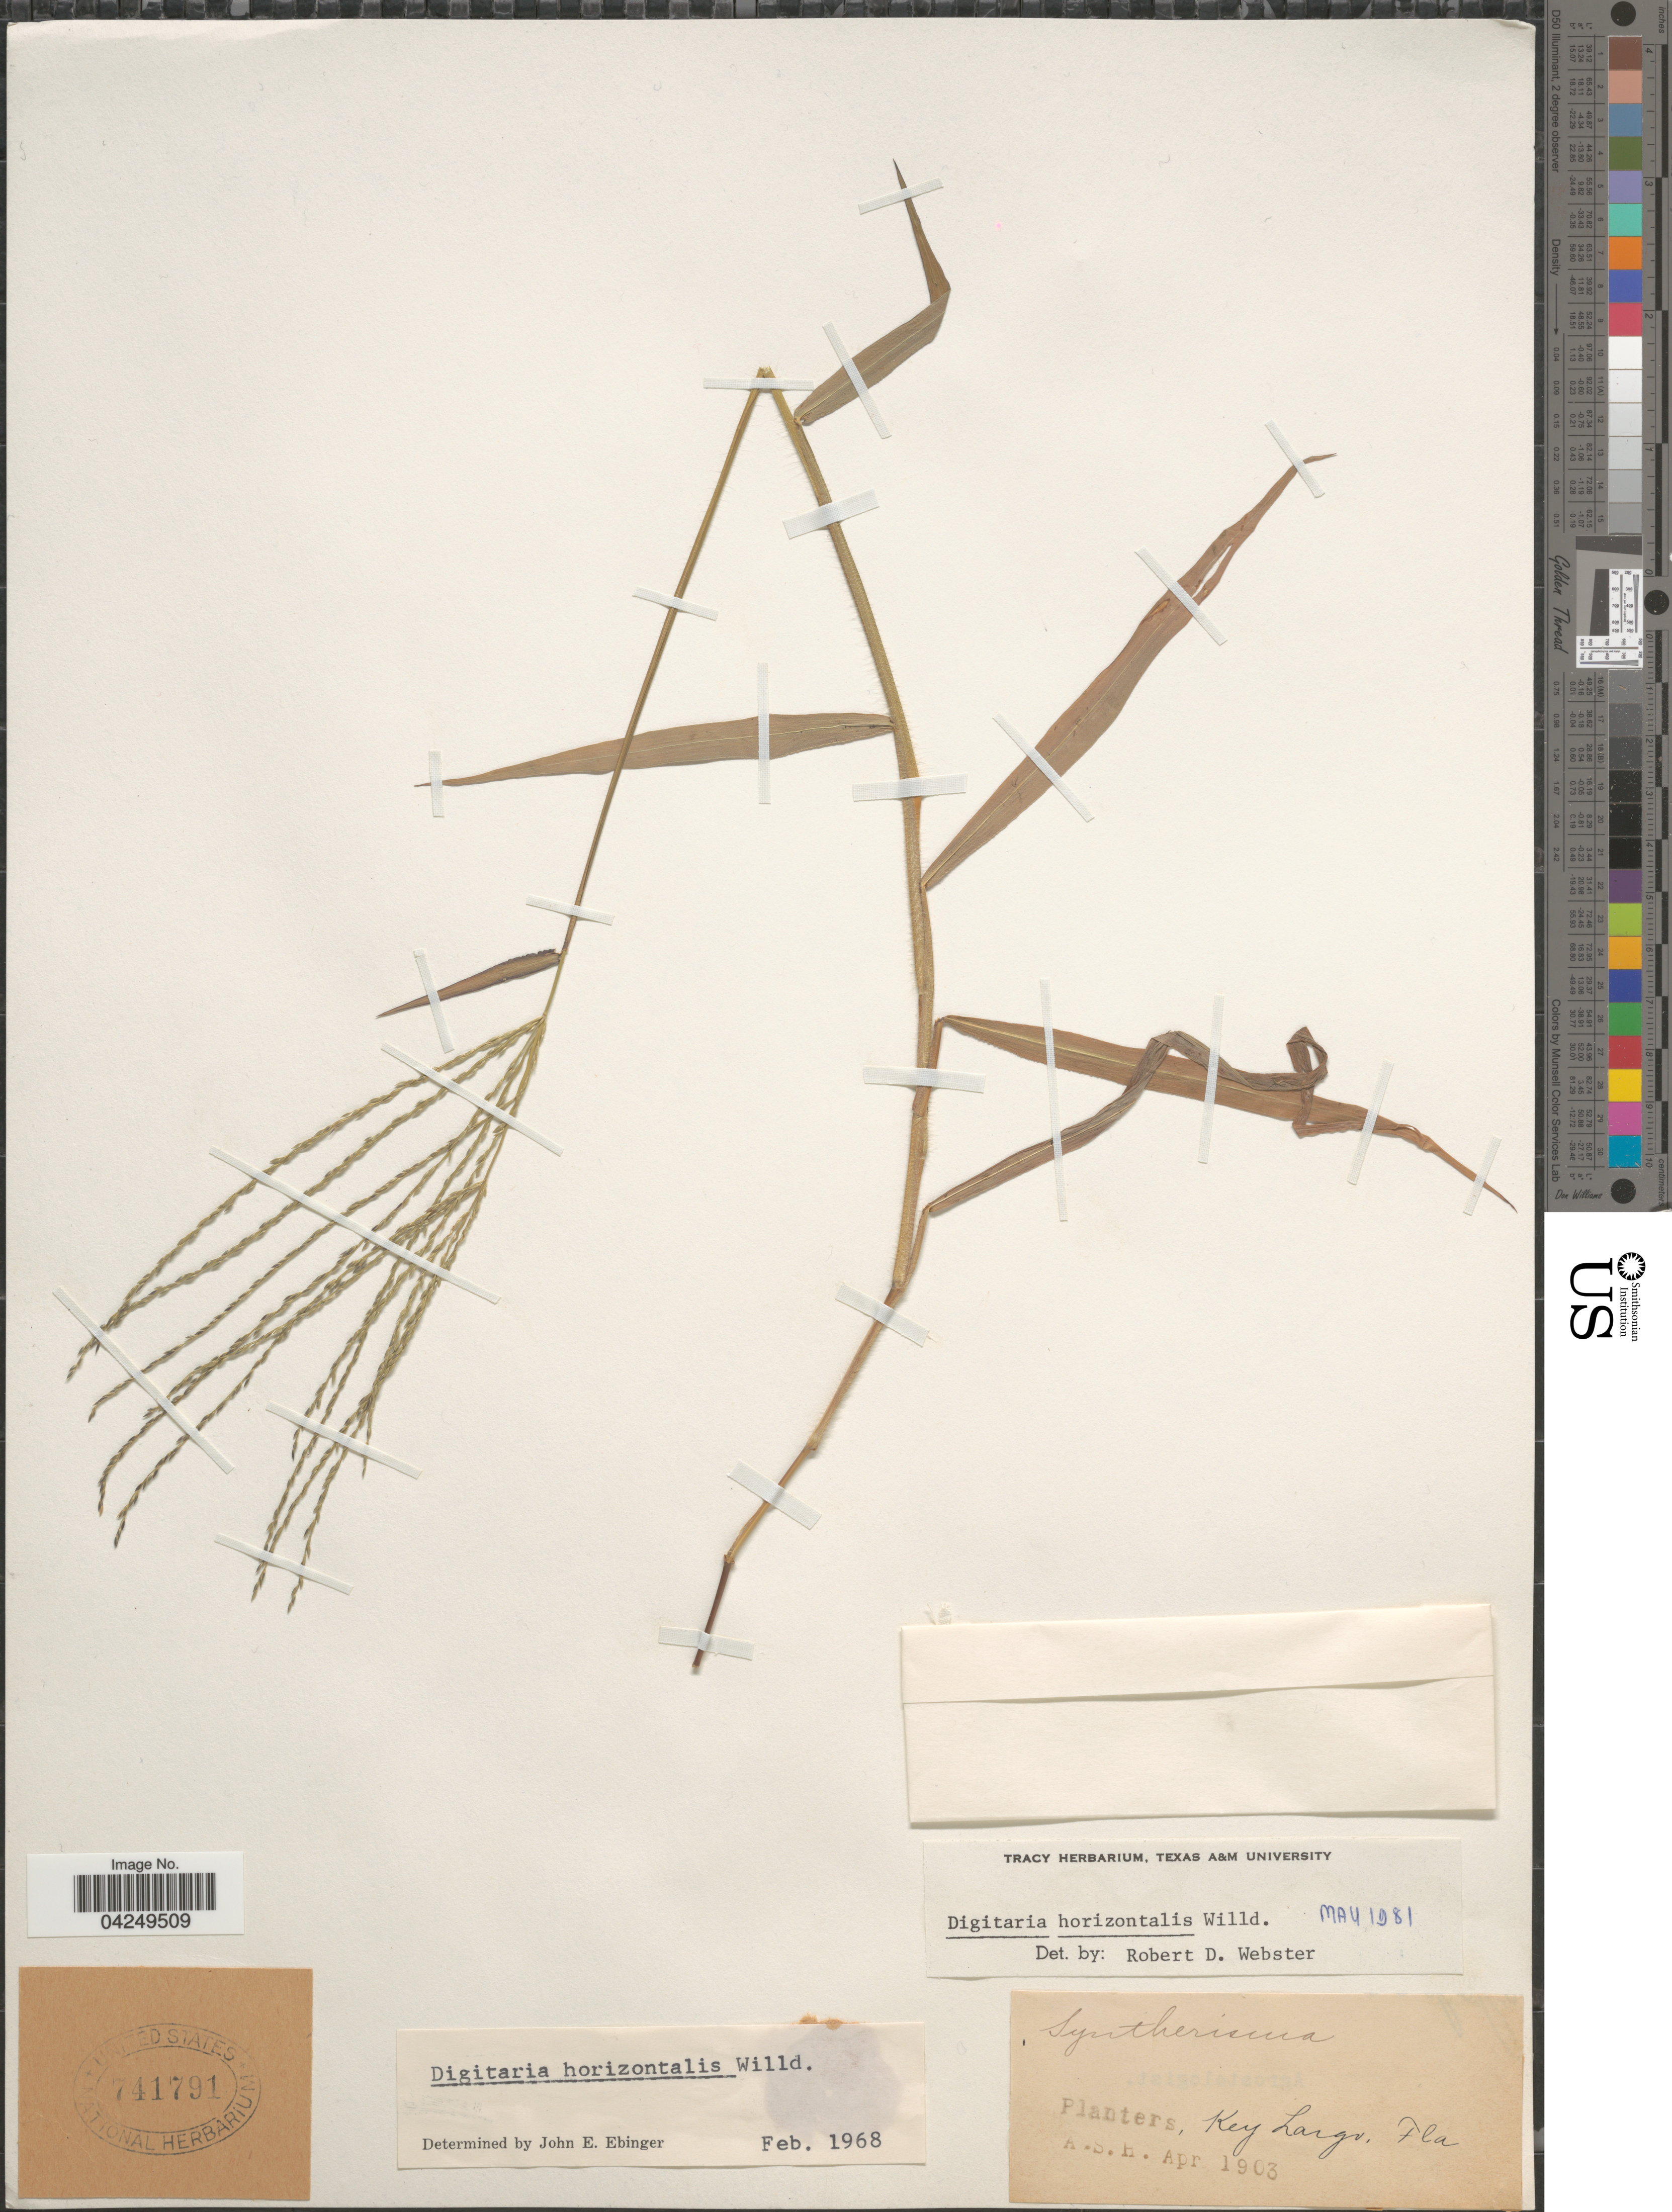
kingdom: Plantae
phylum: Tracheophyta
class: Liliopsida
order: Poales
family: Poaceae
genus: Digitaria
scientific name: Digitaria horizontalis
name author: Willd.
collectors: A. H.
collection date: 1903-04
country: United States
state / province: Florida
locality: Planters, Key Largo.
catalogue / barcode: US 741791